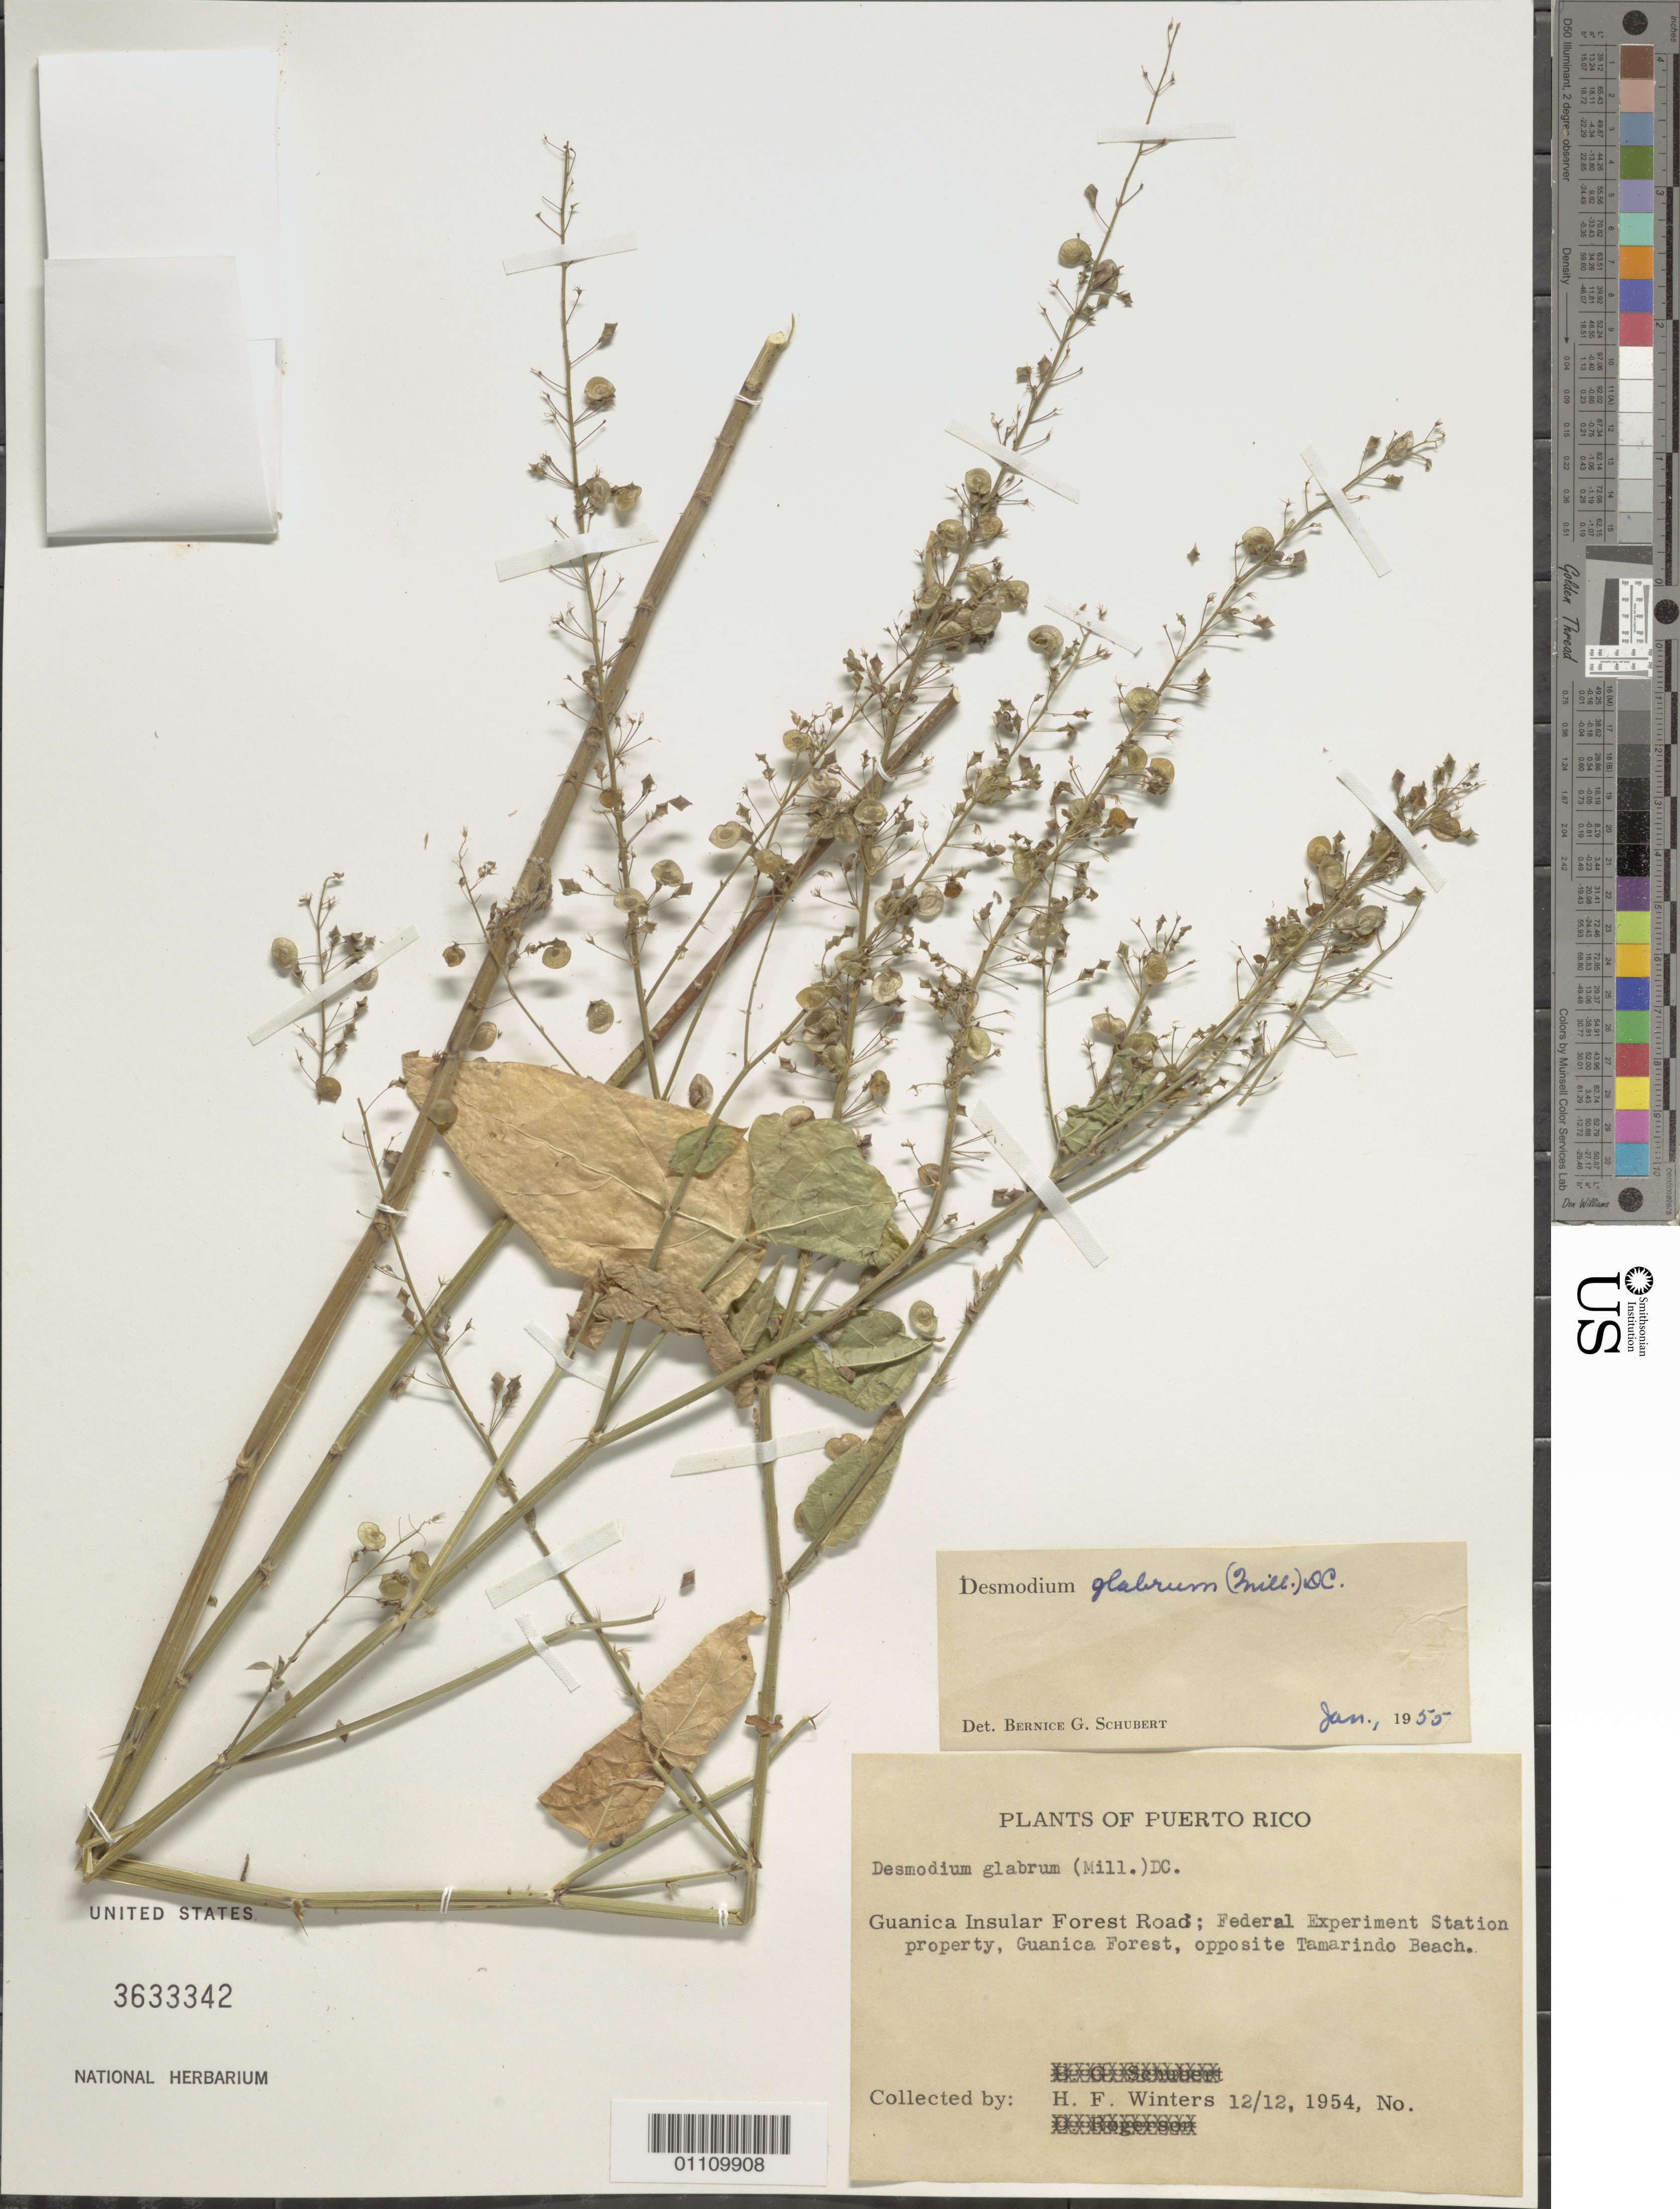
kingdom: Plantae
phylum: Tracheophyta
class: Magnoliopsida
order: Fabales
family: Fabaceae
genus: Desmodium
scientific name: Desmodium glabrum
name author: (Mill.) DC.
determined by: Schubert, Bernice G.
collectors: B. Schubert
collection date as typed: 12 Dec 1954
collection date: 1954-11-12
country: Puerto Rico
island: Puerto Rico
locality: Guanica Insular Forest Road, Federal Experiment Station property, Guanica Forest, opposite Tamarindo Beach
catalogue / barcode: US 3633342